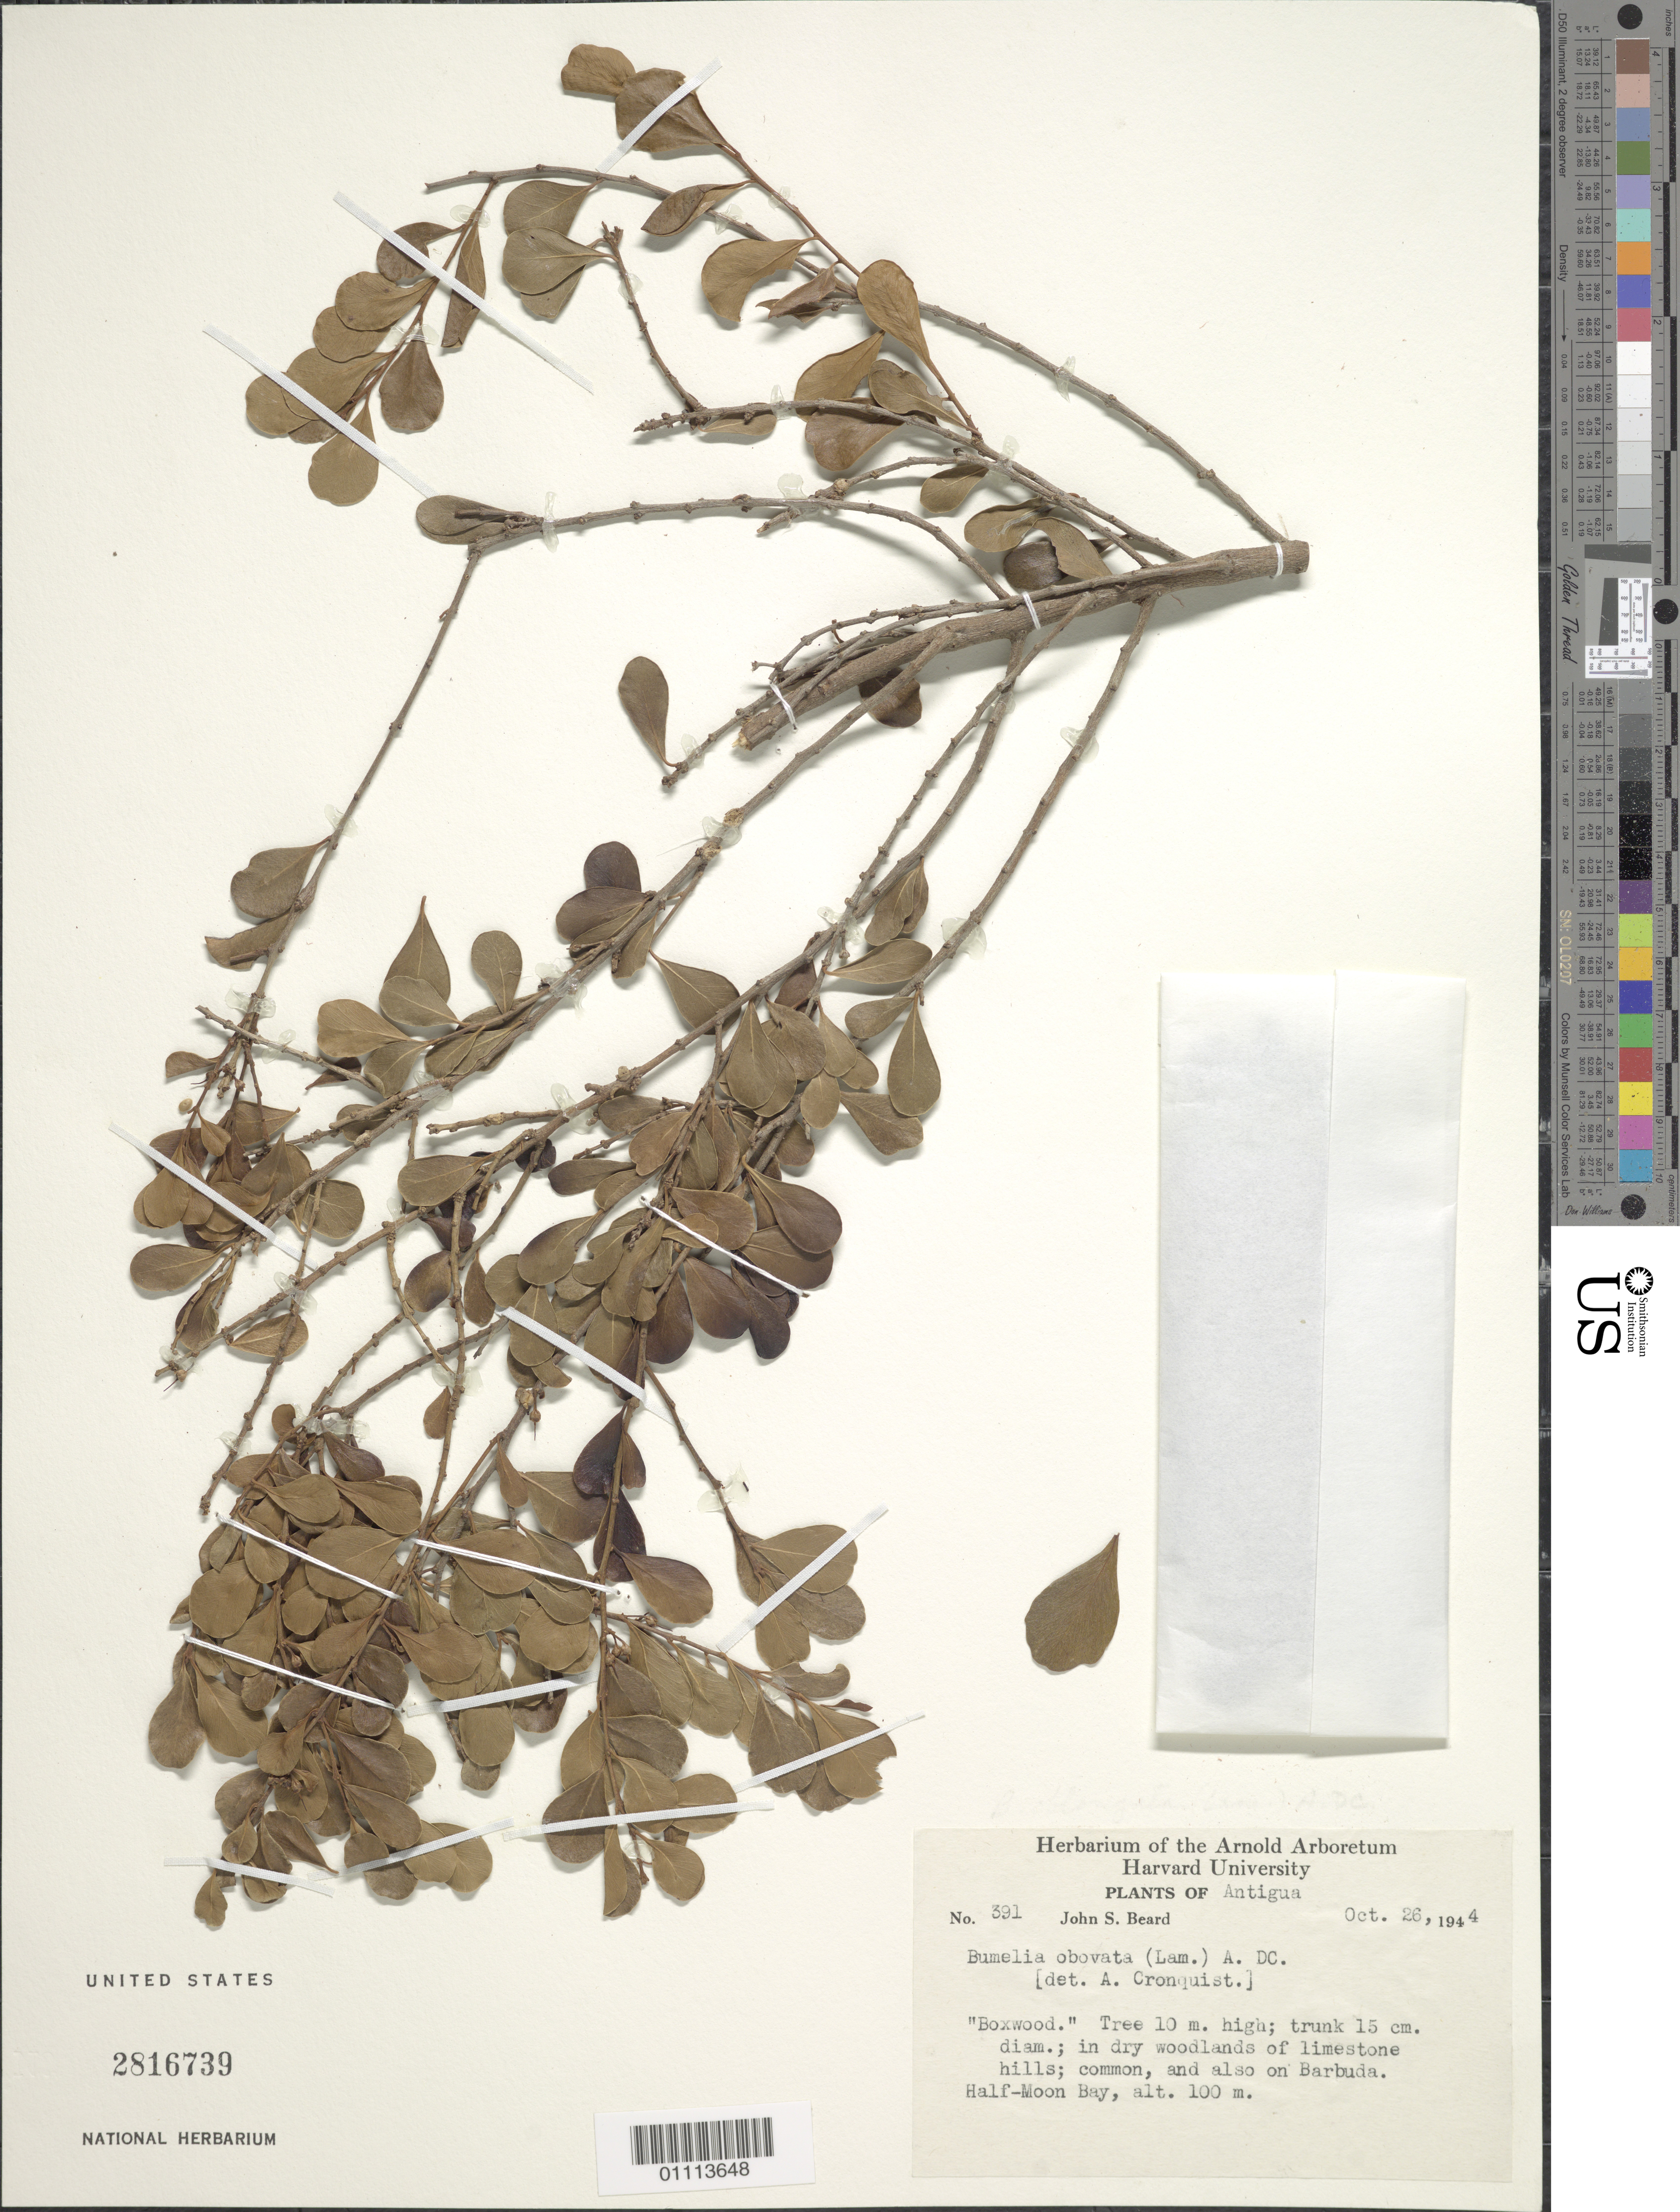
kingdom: Plantae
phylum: Tracheophyta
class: Magnoliopsida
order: Ericales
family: Sapotaceae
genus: Sideroxylon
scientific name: Sideroxylon obovatum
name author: Lam.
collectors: J. Beard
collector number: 391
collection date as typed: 26 Oct 1944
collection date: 1944-10-26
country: Antigua and Barbuda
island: Antigua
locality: Half-Moon Bay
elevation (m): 100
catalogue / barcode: US 2816739